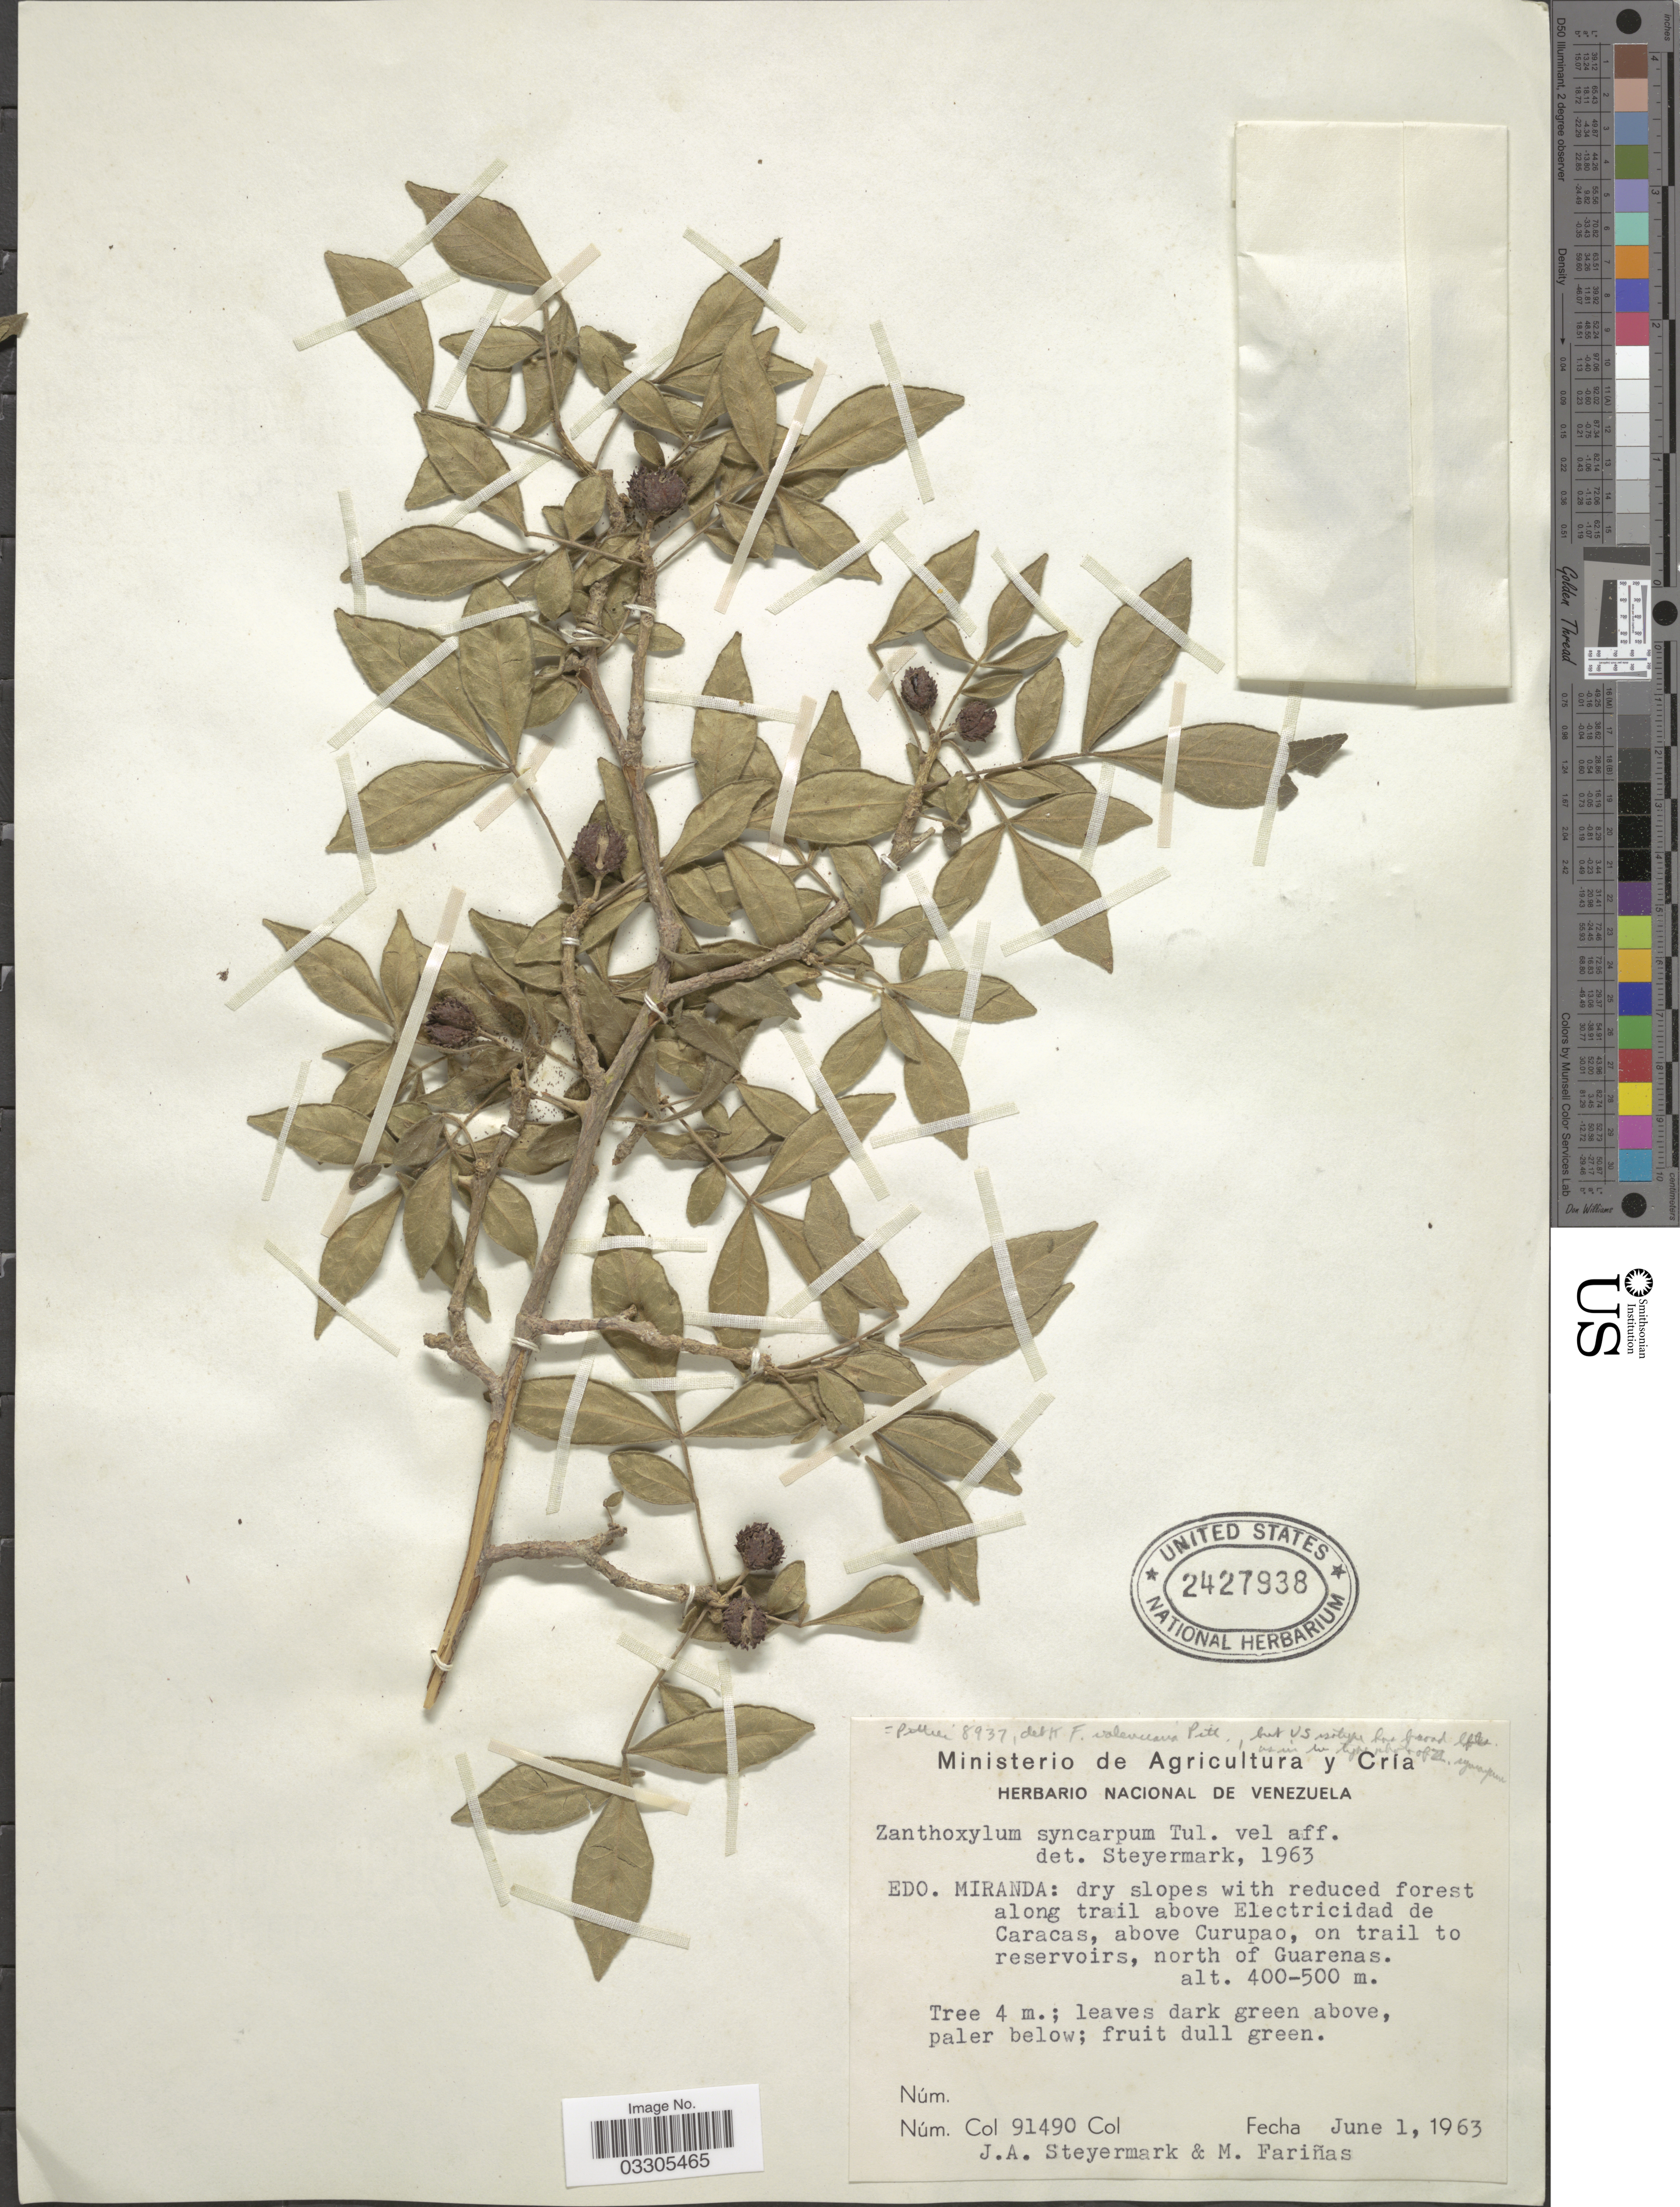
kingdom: Plantae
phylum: Tracheophyta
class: Magnoliopsida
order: Sapindales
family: Rutaceae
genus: Zanthoxylum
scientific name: Zanthoxylum syncarpum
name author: Tul.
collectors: J. Steyermark & M. Fariñas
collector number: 91490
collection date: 1963-06-01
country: Venezuela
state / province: Miranda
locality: Dry slopes with reduced forest along trail above Electricidad de Caracas, above Curupao, on trail to reservoirs, north of Guarenas.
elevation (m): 400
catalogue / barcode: US 2427938